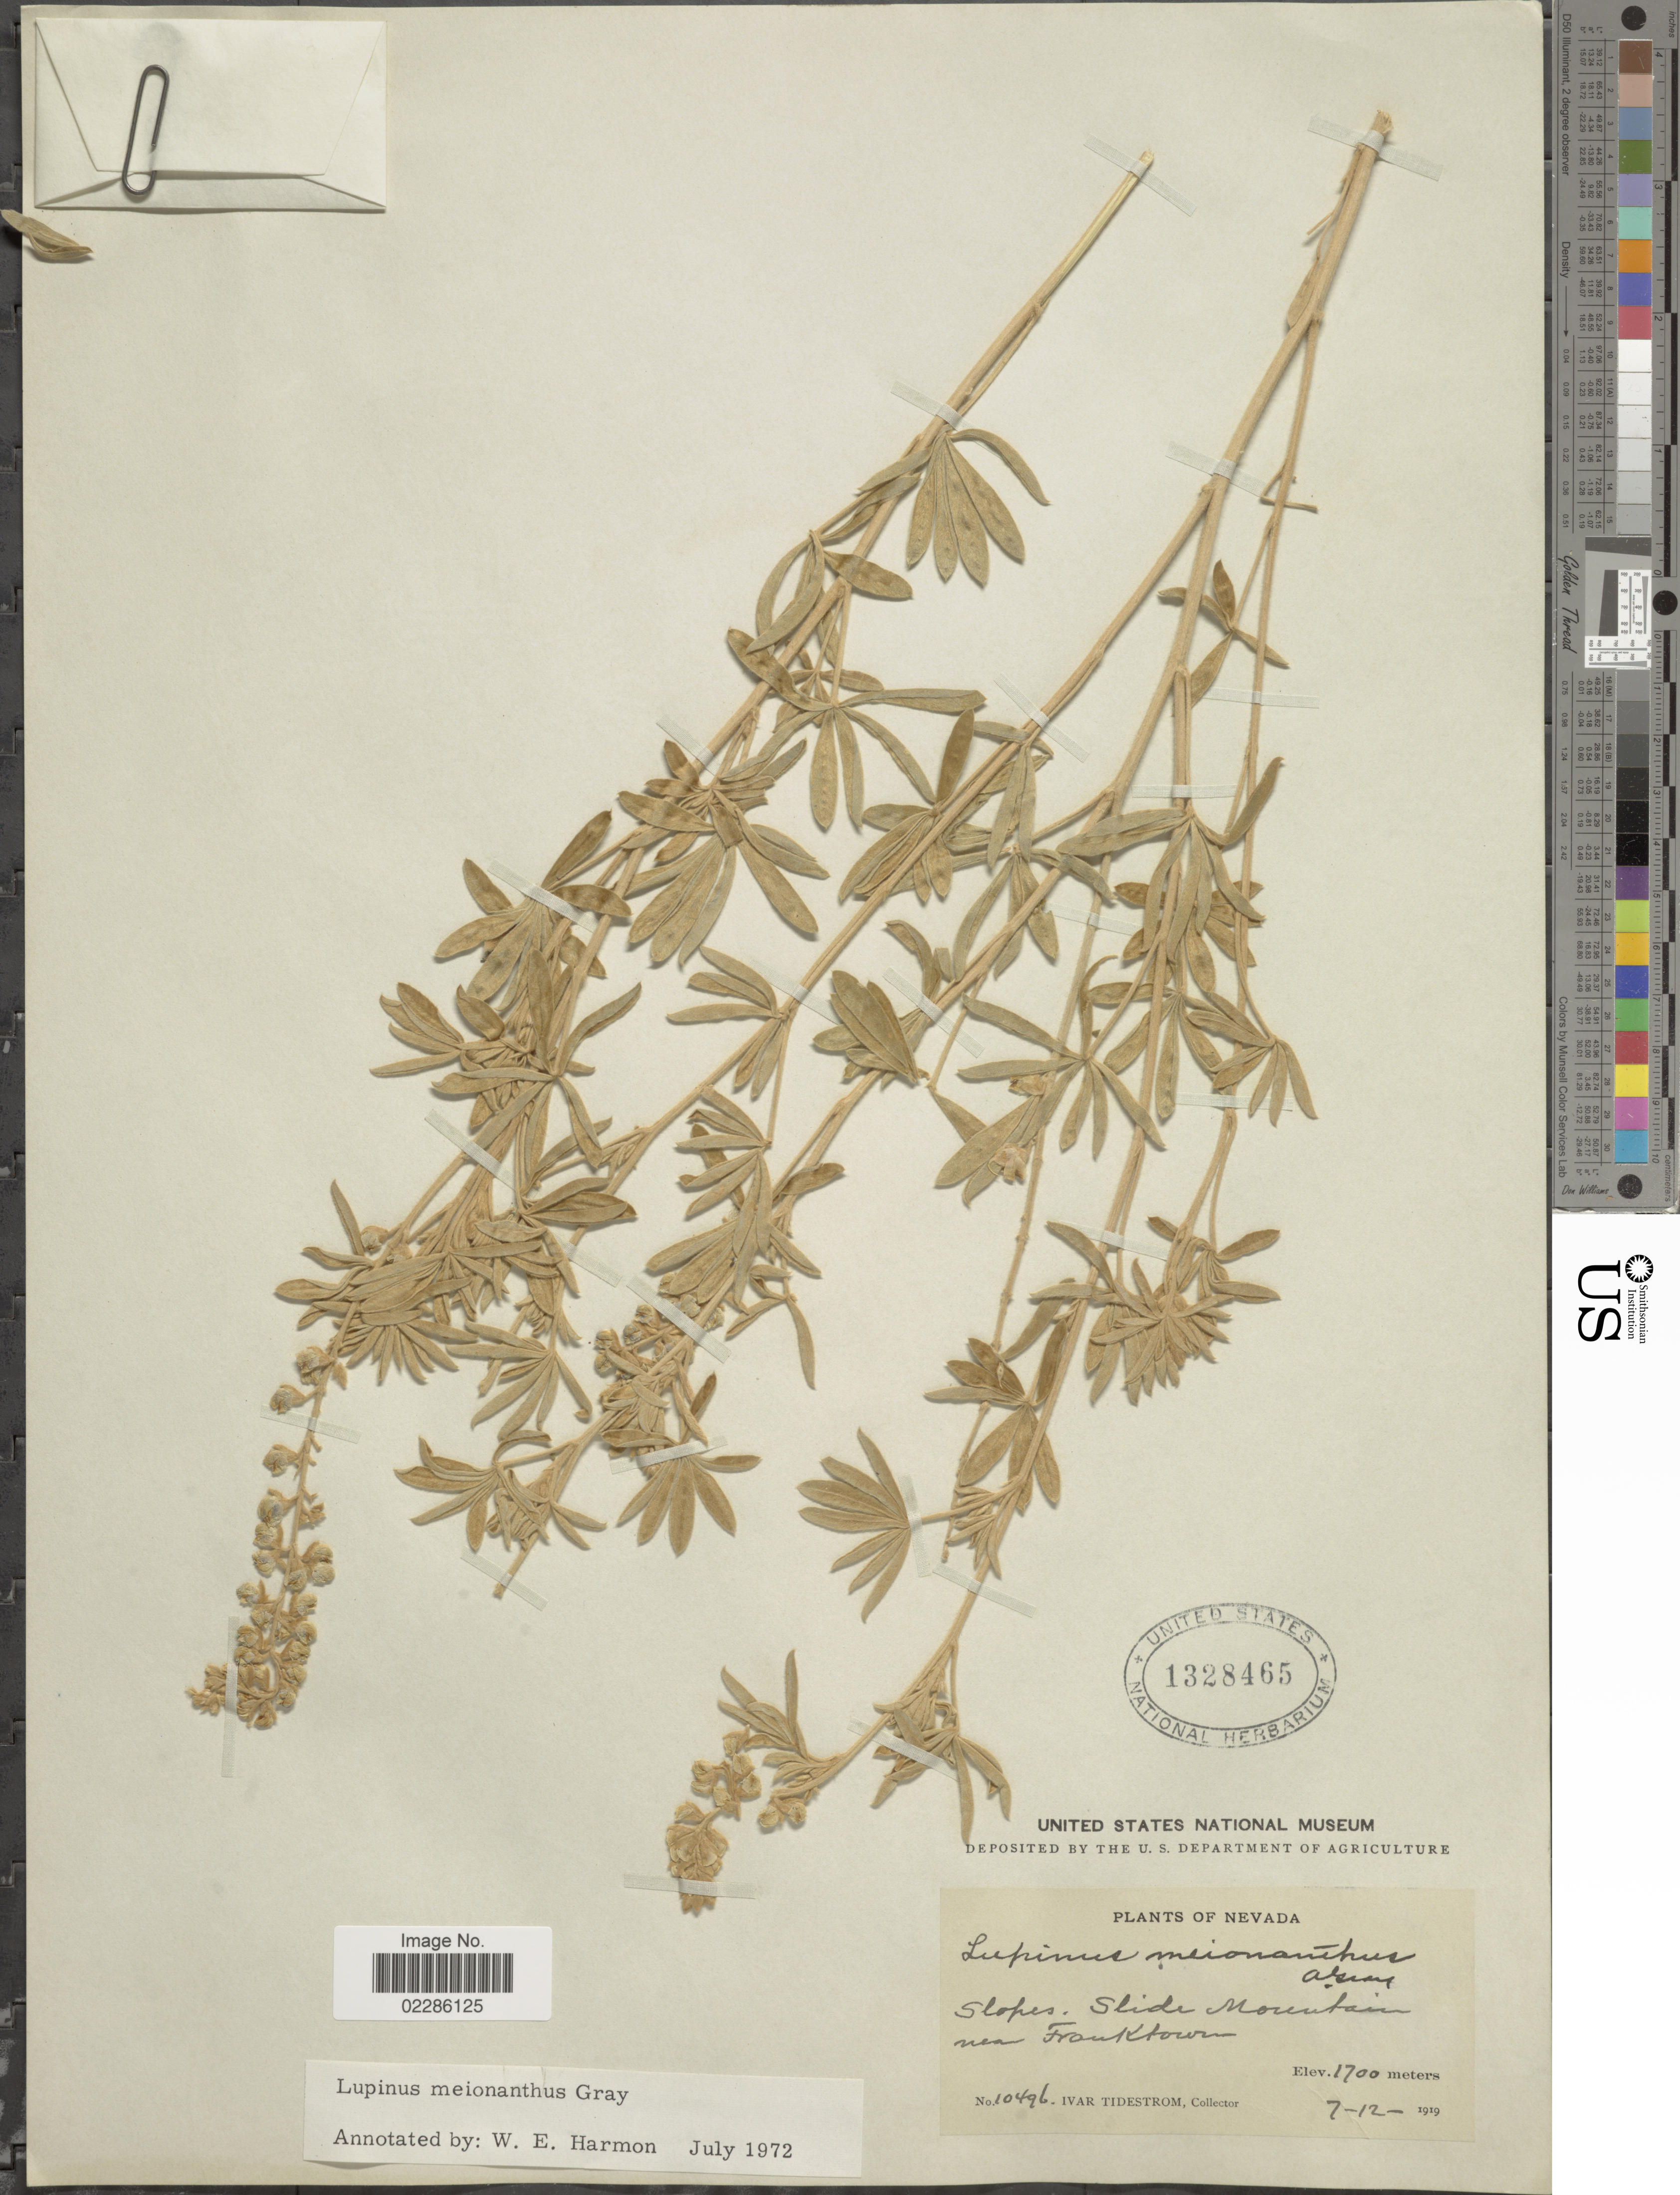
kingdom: Plantae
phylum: Tracheophyta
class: Magnoliopsida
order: Fabales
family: Fabaceae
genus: Lupinus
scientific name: Lupinus meionanthus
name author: A. Gray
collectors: I. F. Tidestrom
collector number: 10496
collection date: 1919-07-12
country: United States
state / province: Nevada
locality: Slopes, slide Mountain near Franktown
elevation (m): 1700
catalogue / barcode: US 1328465